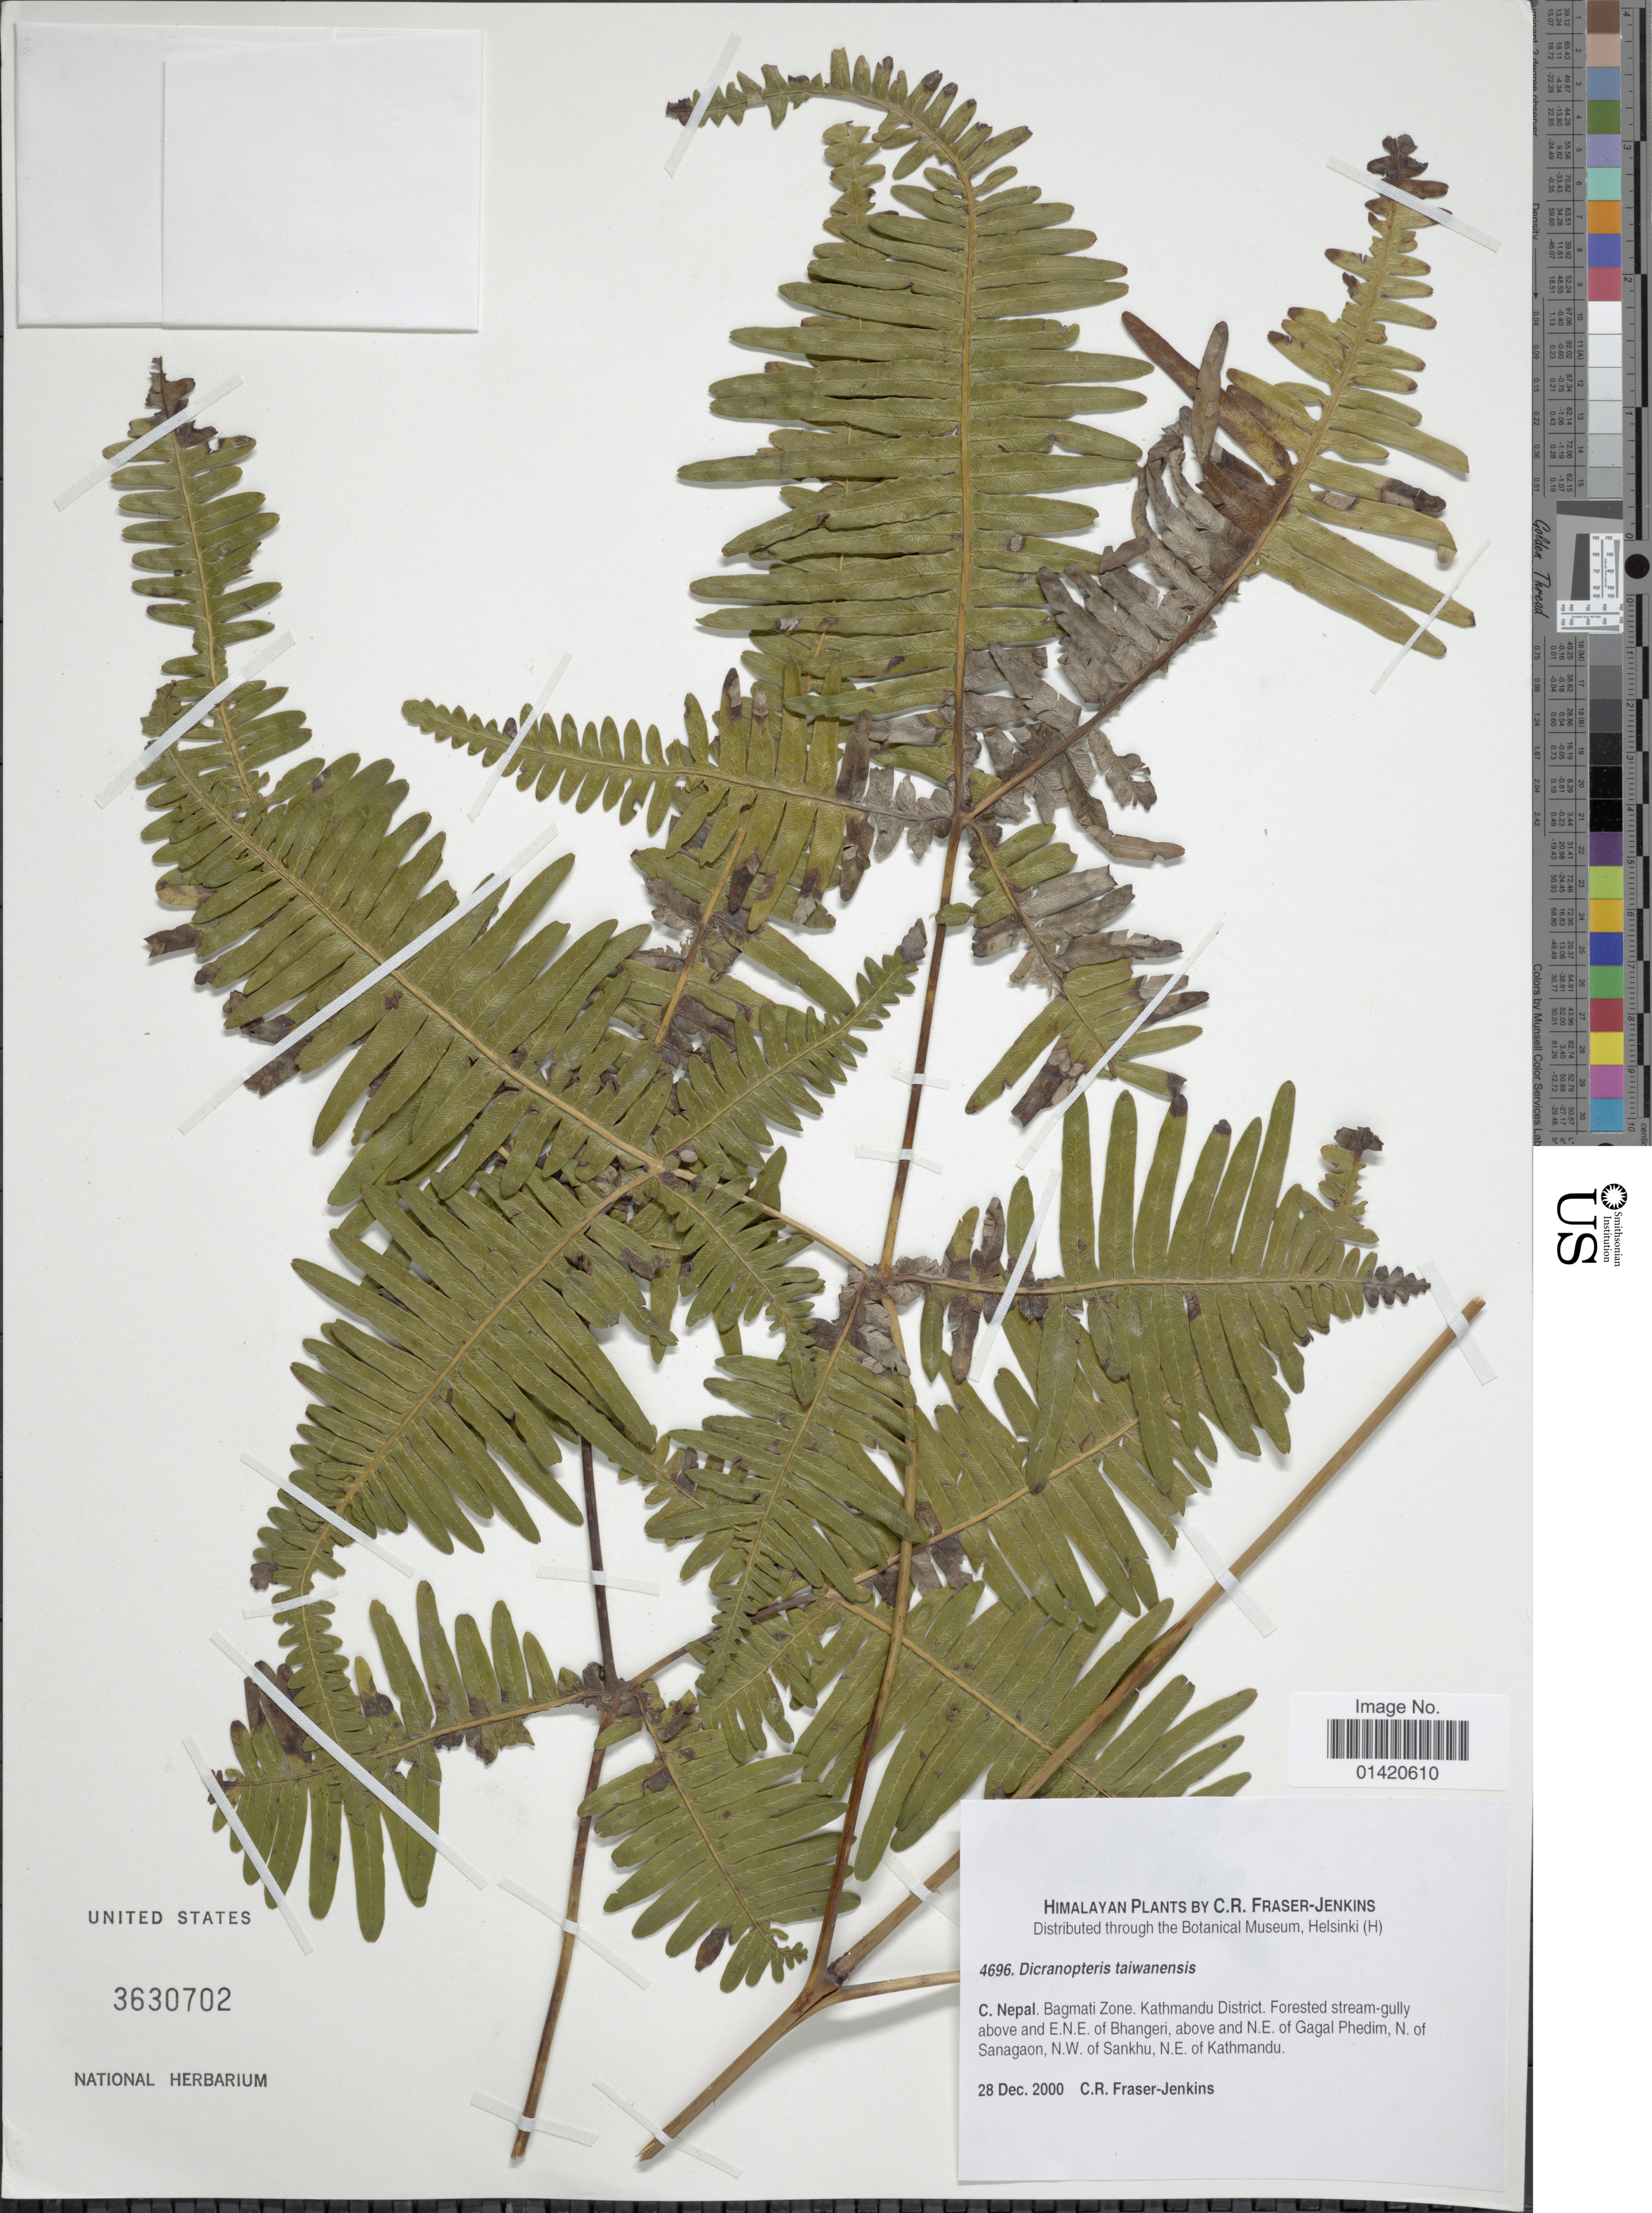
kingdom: Plantae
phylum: Tracheophyta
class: Polypodiopsida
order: Gleicheniales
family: Gleicheniaceae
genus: Dicranopteris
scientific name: Dicranopteris taiwanensis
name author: Ching & P.S. Chiu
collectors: C. R. Fraser-Jenkins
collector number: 4696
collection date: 2000-12-28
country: Nepal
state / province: Bagmati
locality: C Nepal. Bagmato Zone. Kathmandu District. Forested stream-gully above and E.N.E. of Bhangeri, above N.E. of Gagal Phedim, N. of Sanagon, N.W. of Sankhu, N.E. of Kathmandu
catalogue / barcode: US 3630702